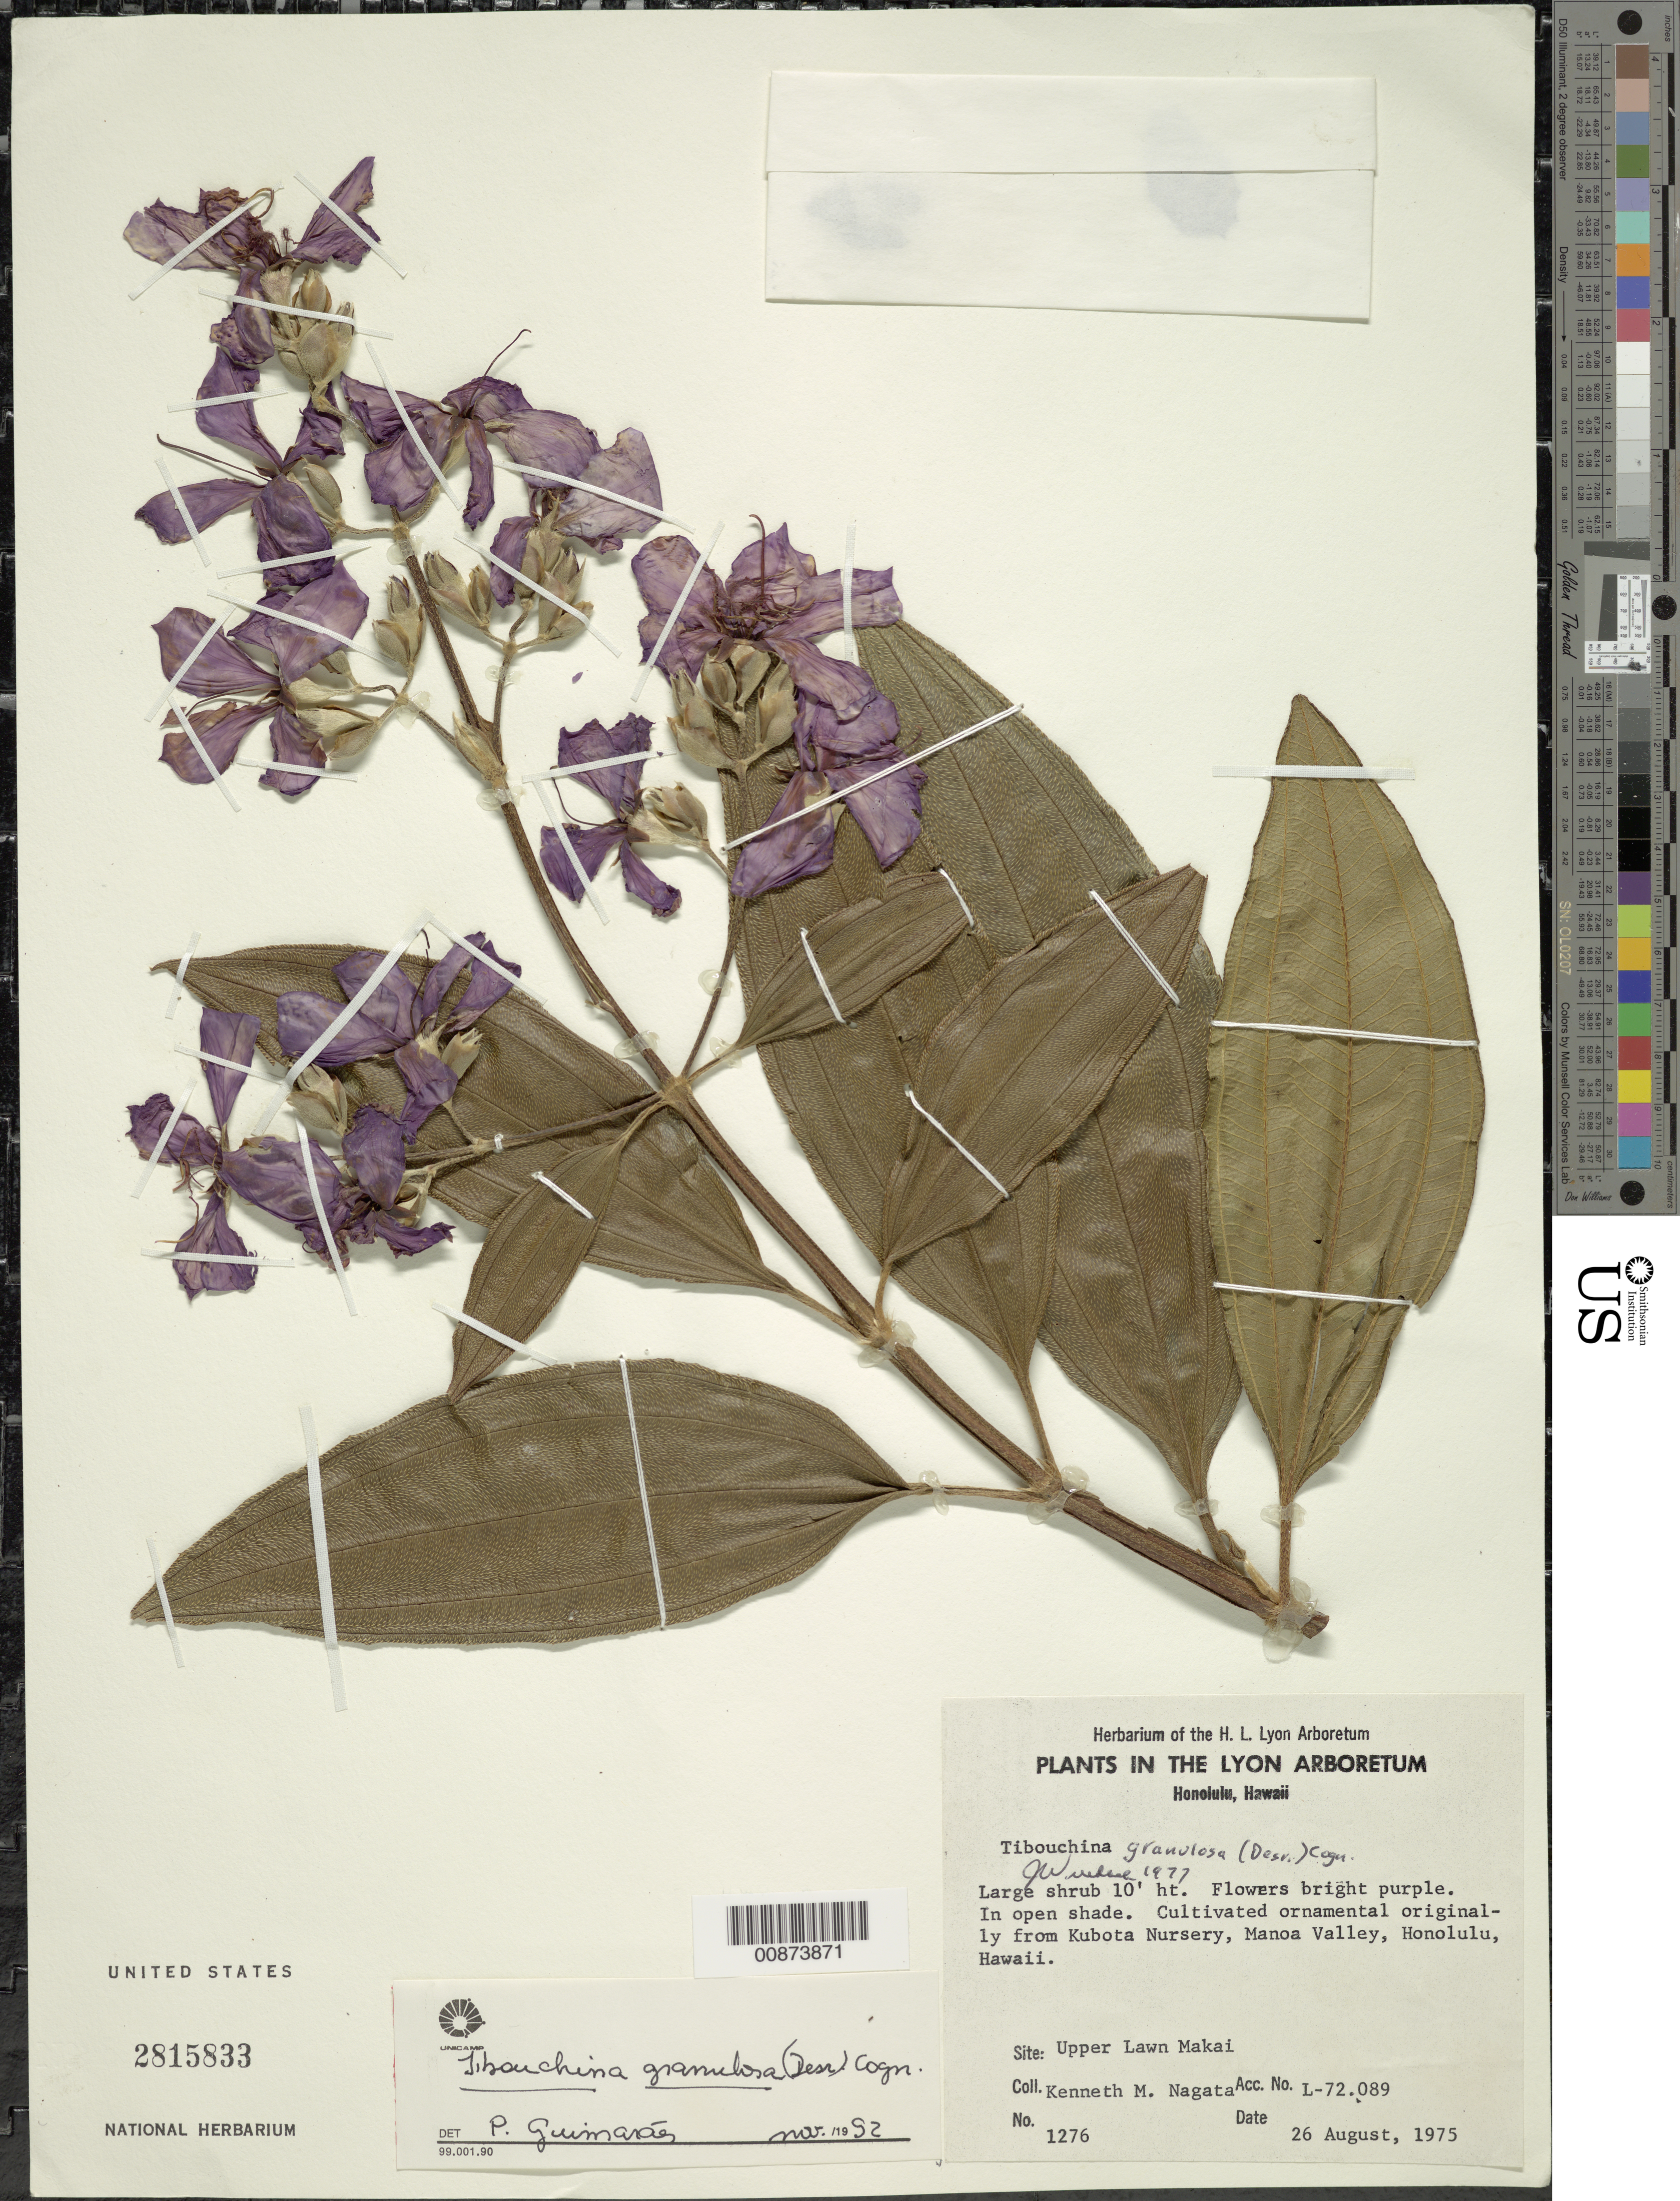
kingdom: Plantae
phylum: Tracheophyta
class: Magnoliopsida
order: Myrtales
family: Melastomataceae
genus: Pleroma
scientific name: Pleroma granulosum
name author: (Desr.) D. Don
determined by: Wagner, W. L., (BOT), Smithsonian Institution - National Museum of Natural History (UNITED STATES)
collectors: K. Nagata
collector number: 1276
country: United States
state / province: Hawaii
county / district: Honolulu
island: Oahu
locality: Honolulu, Manoa Valley, Kubota Nursery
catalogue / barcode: US 2815833